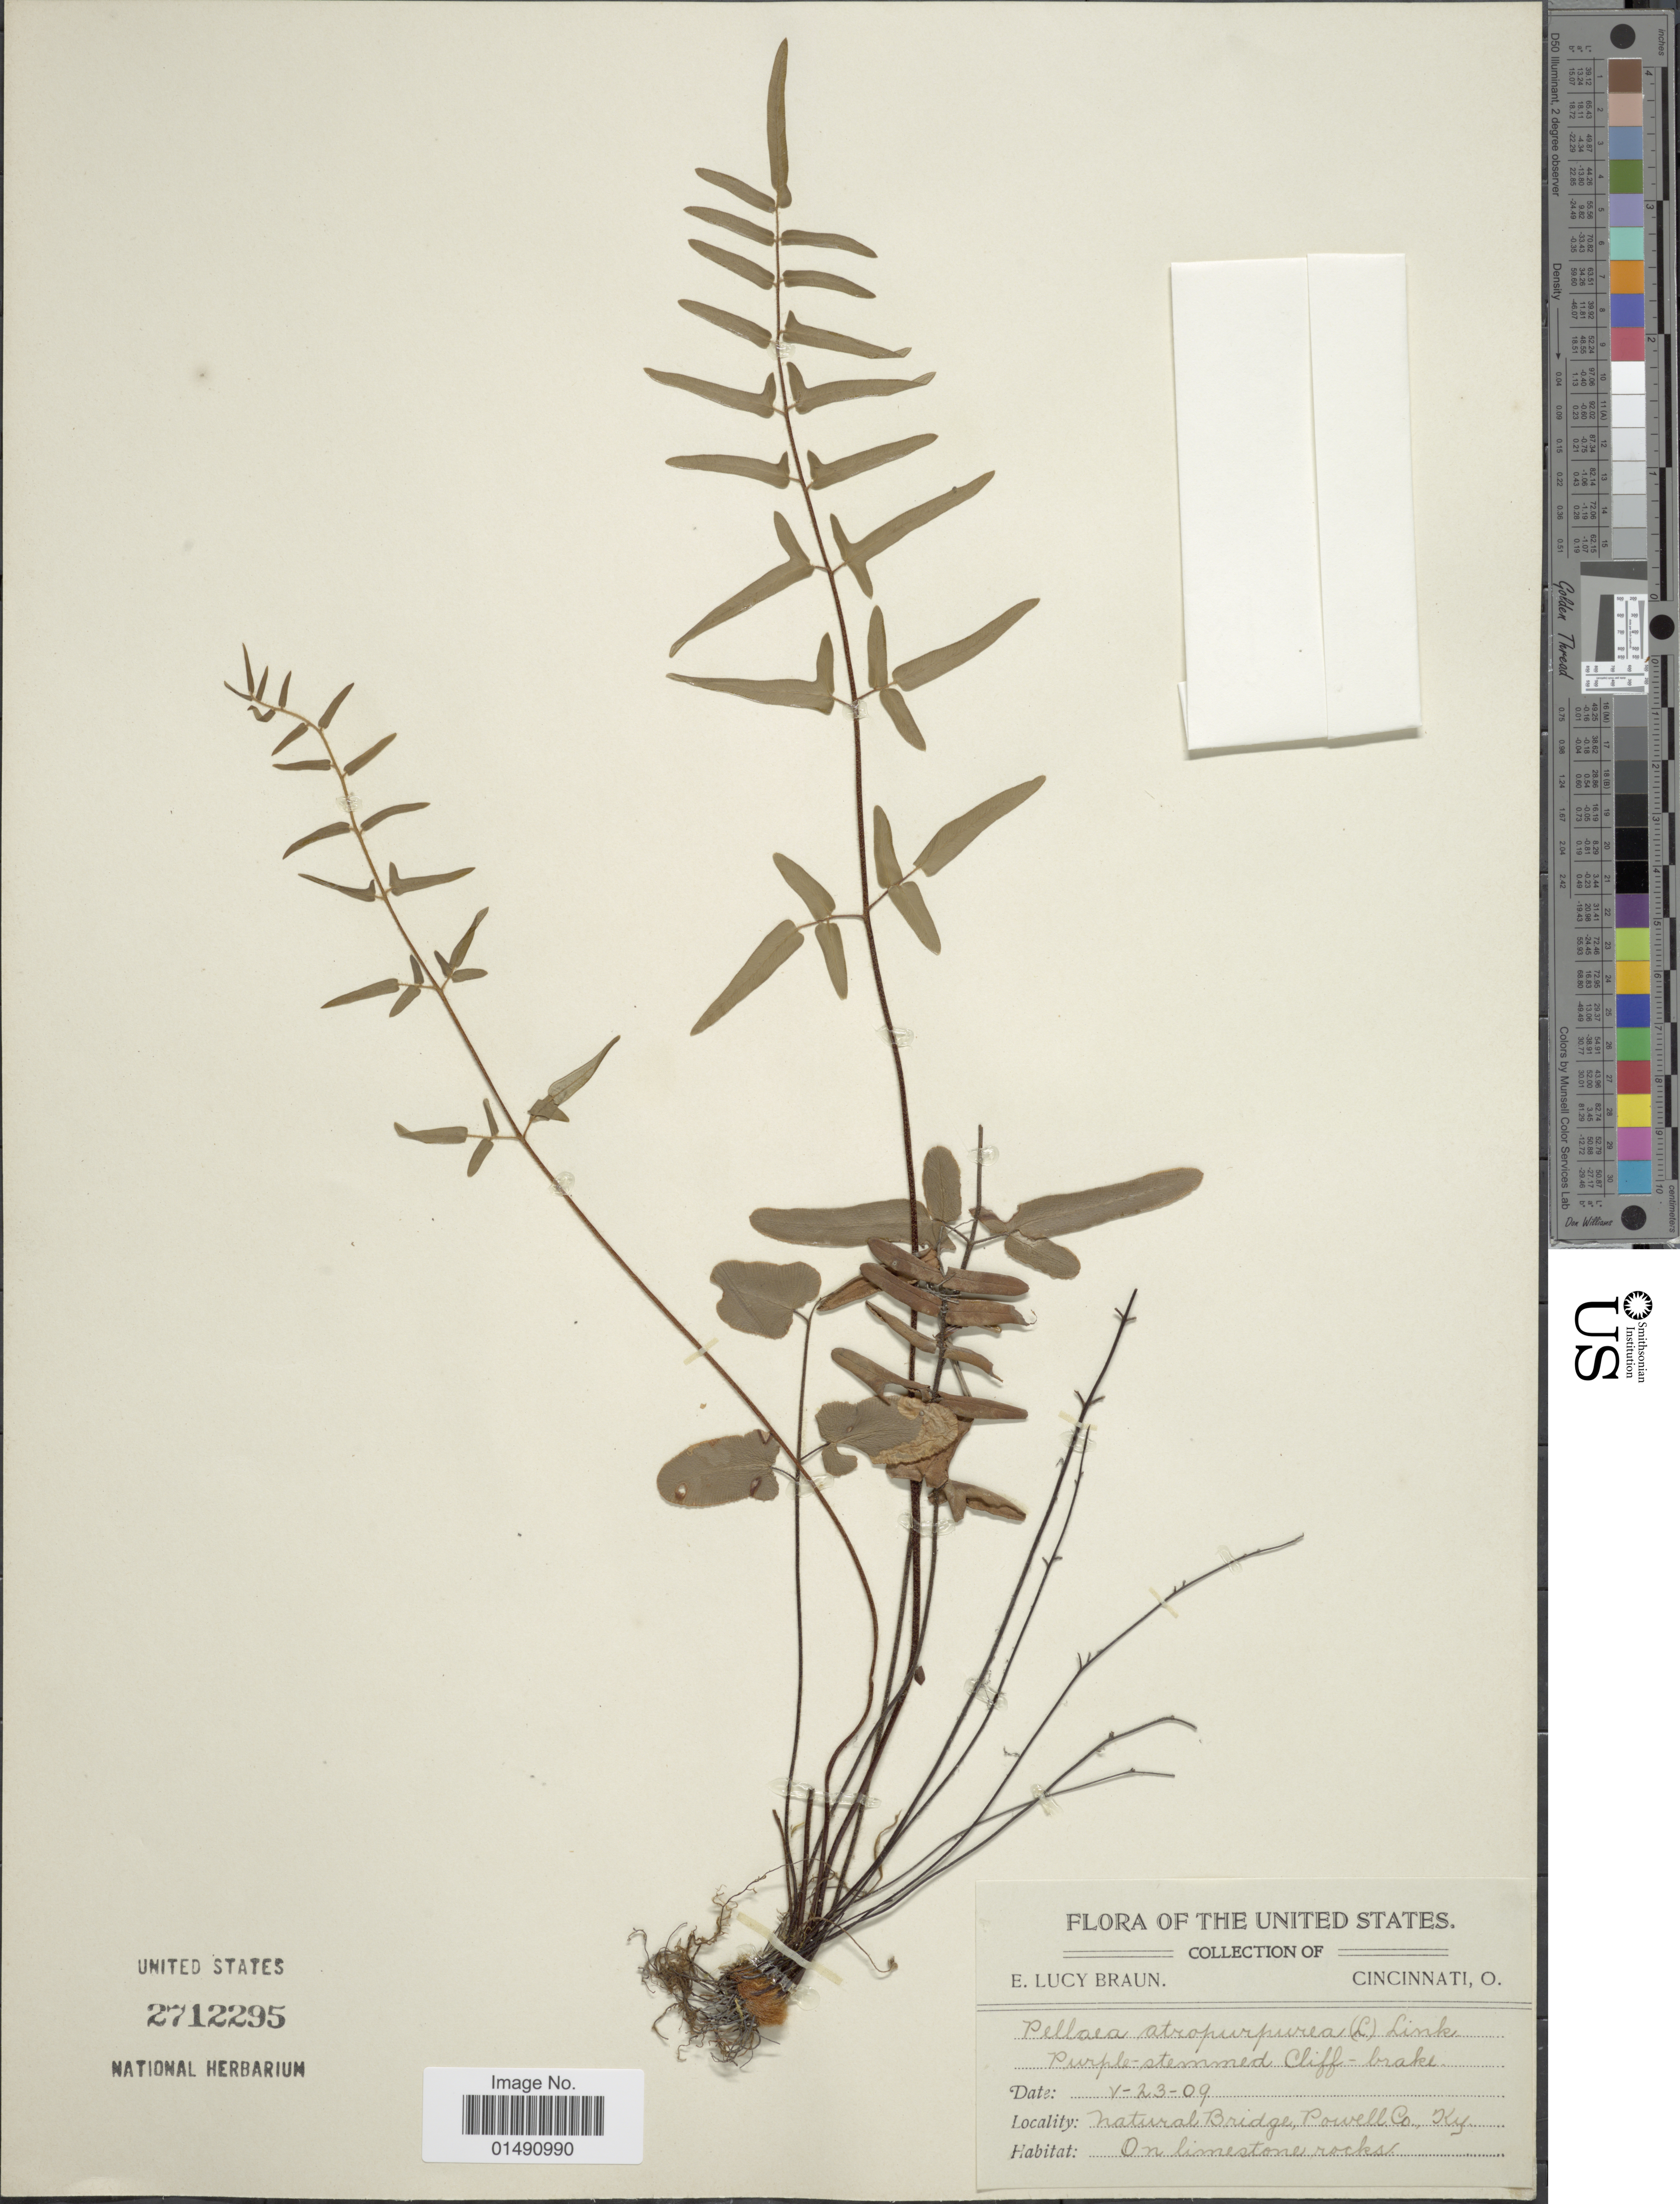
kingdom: Plantae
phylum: Tracheophyta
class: Polypodiopsida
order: Polypodiales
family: Pteridaceae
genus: Pellaea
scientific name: Pellaea atropurpurea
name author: (L.) Link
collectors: E. L. Braun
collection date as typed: Transcribed d/m/y: 23/5/9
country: United States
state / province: Kentucky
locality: Natural Bridge, Powell Co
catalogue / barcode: US 2712295